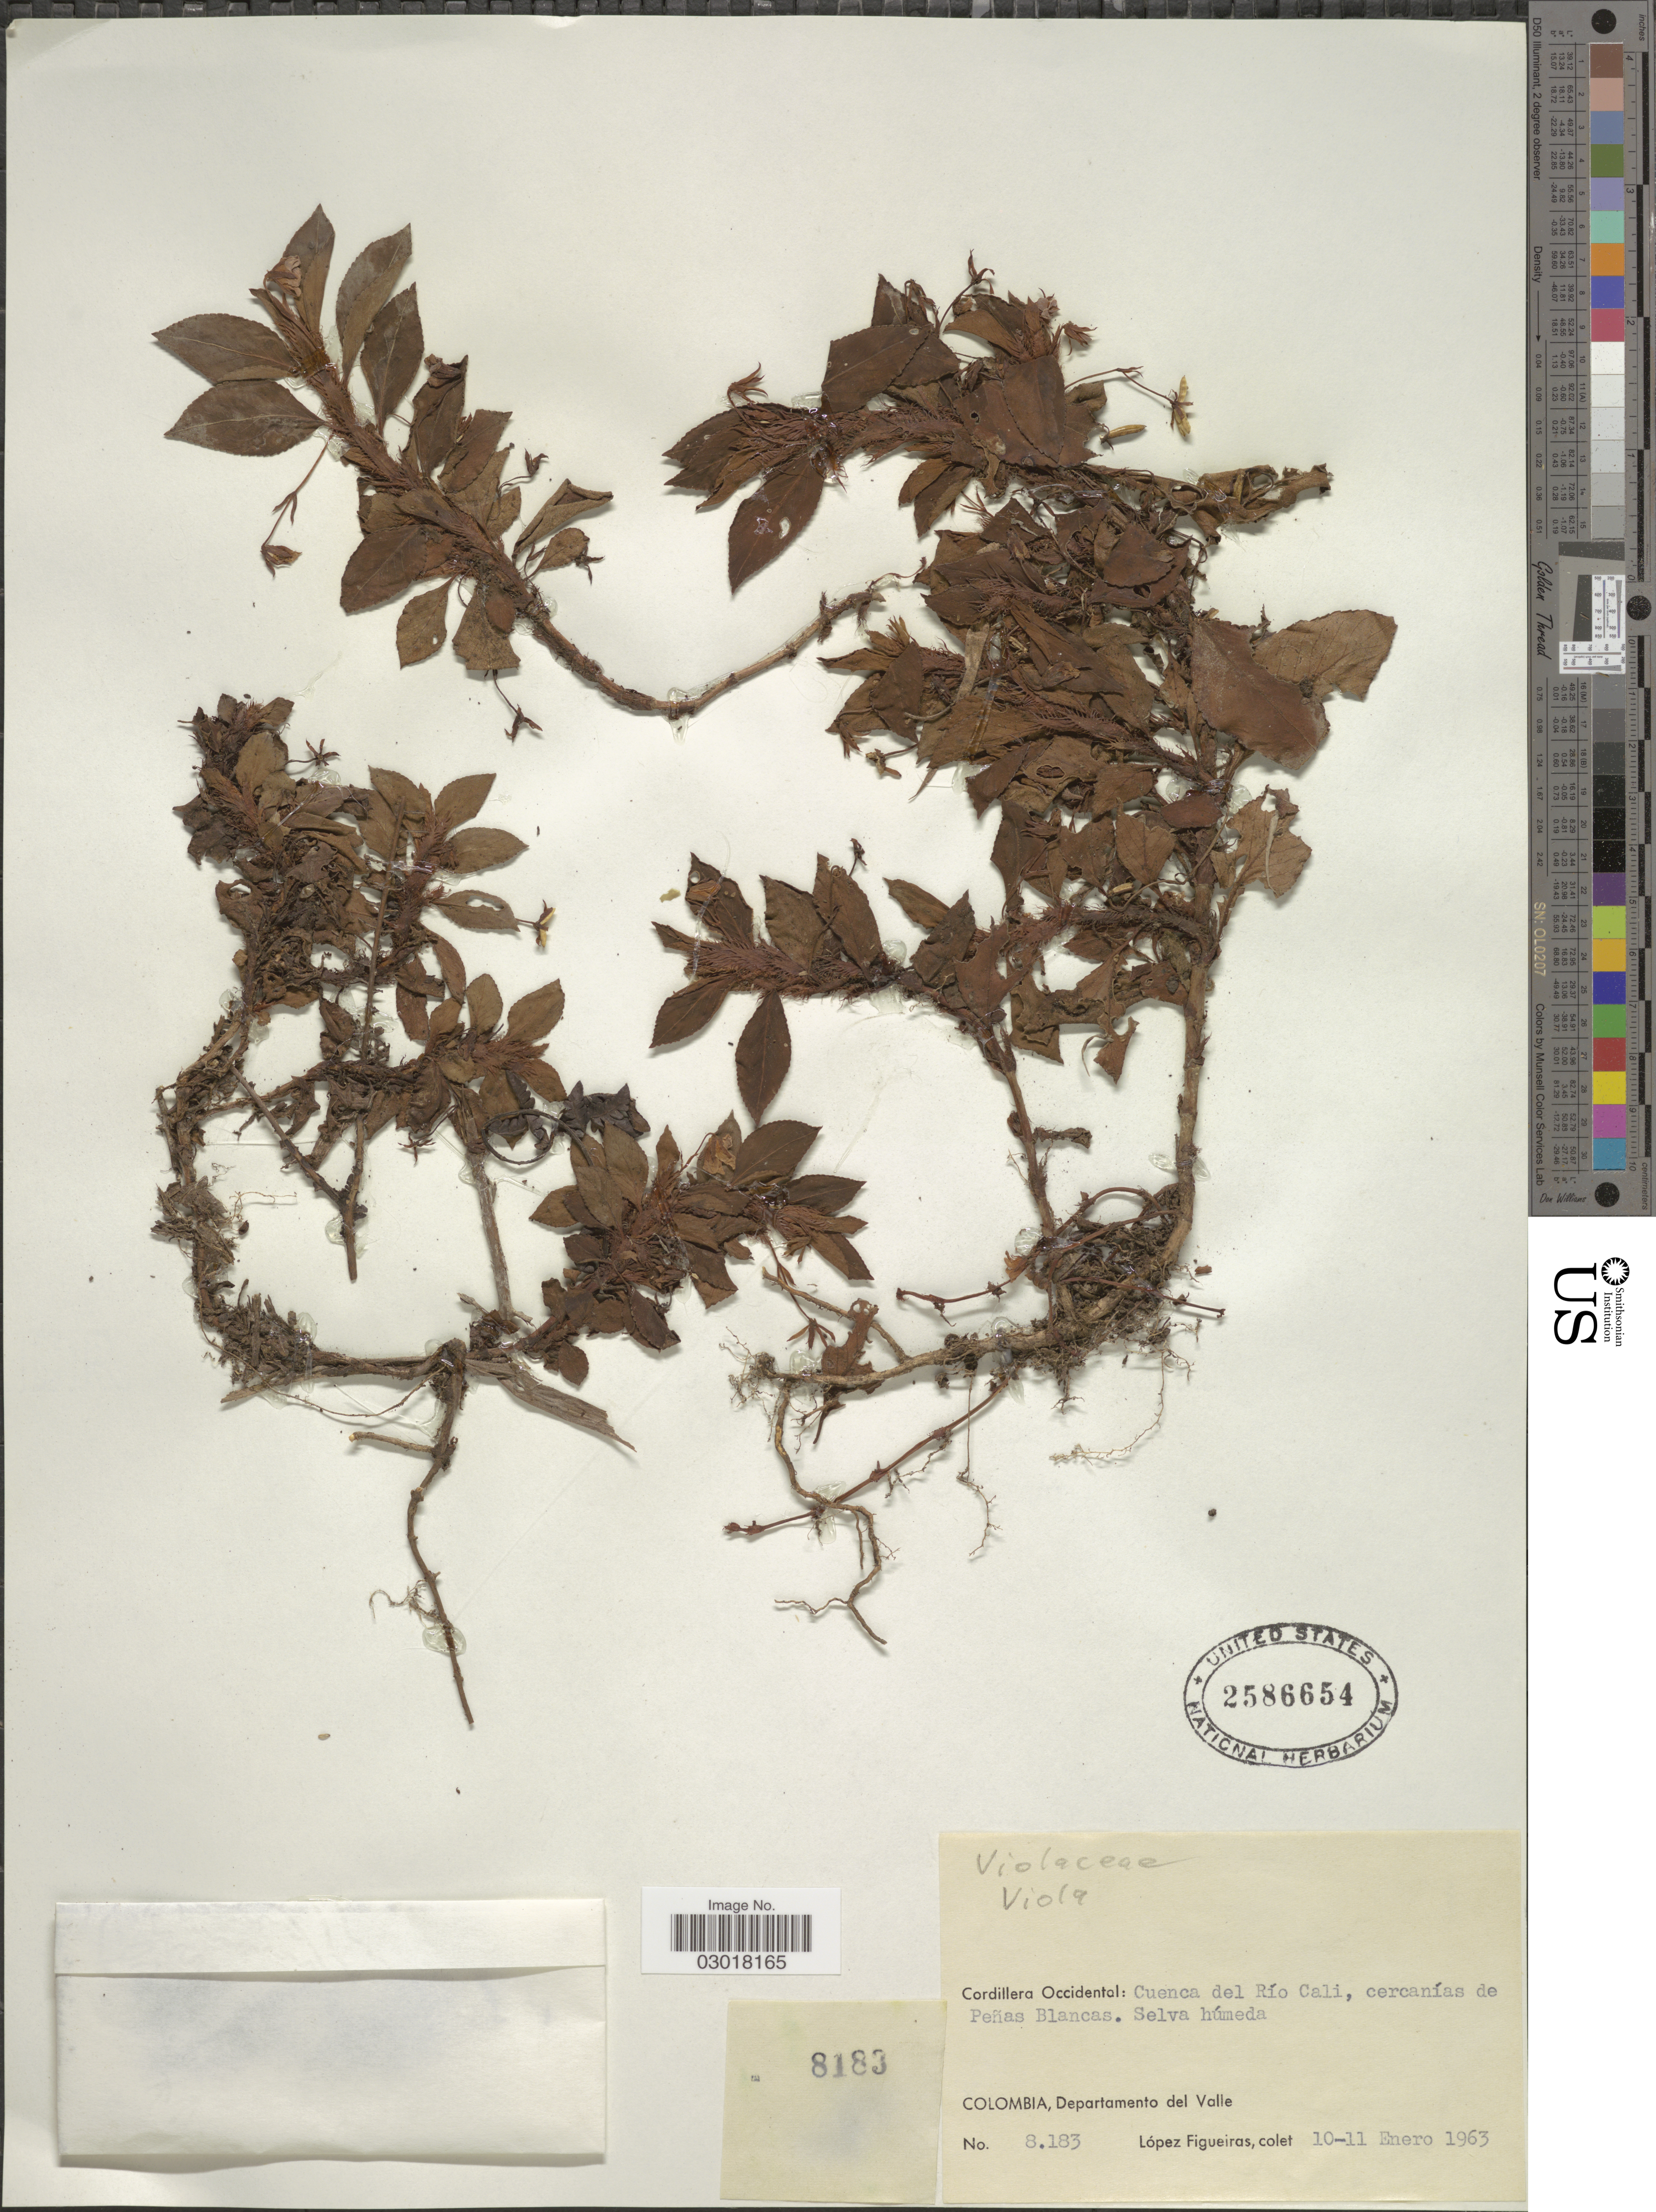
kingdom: Plantae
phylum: Tracheophyta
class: Magnoliopsida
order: Malpighiales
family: Violaceae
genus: Viola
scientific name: Viola sp.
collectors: M. López Figueiras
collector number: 8183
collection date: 1963-01-10/1963-11-11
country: Colombia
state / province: Valle del Cauca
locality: Cordillera Occidental: Cuenca del Río Cali, cercanias de Peñas Blancas. Selva húmeda. Departamento del Valle.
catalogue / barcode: US 2586654